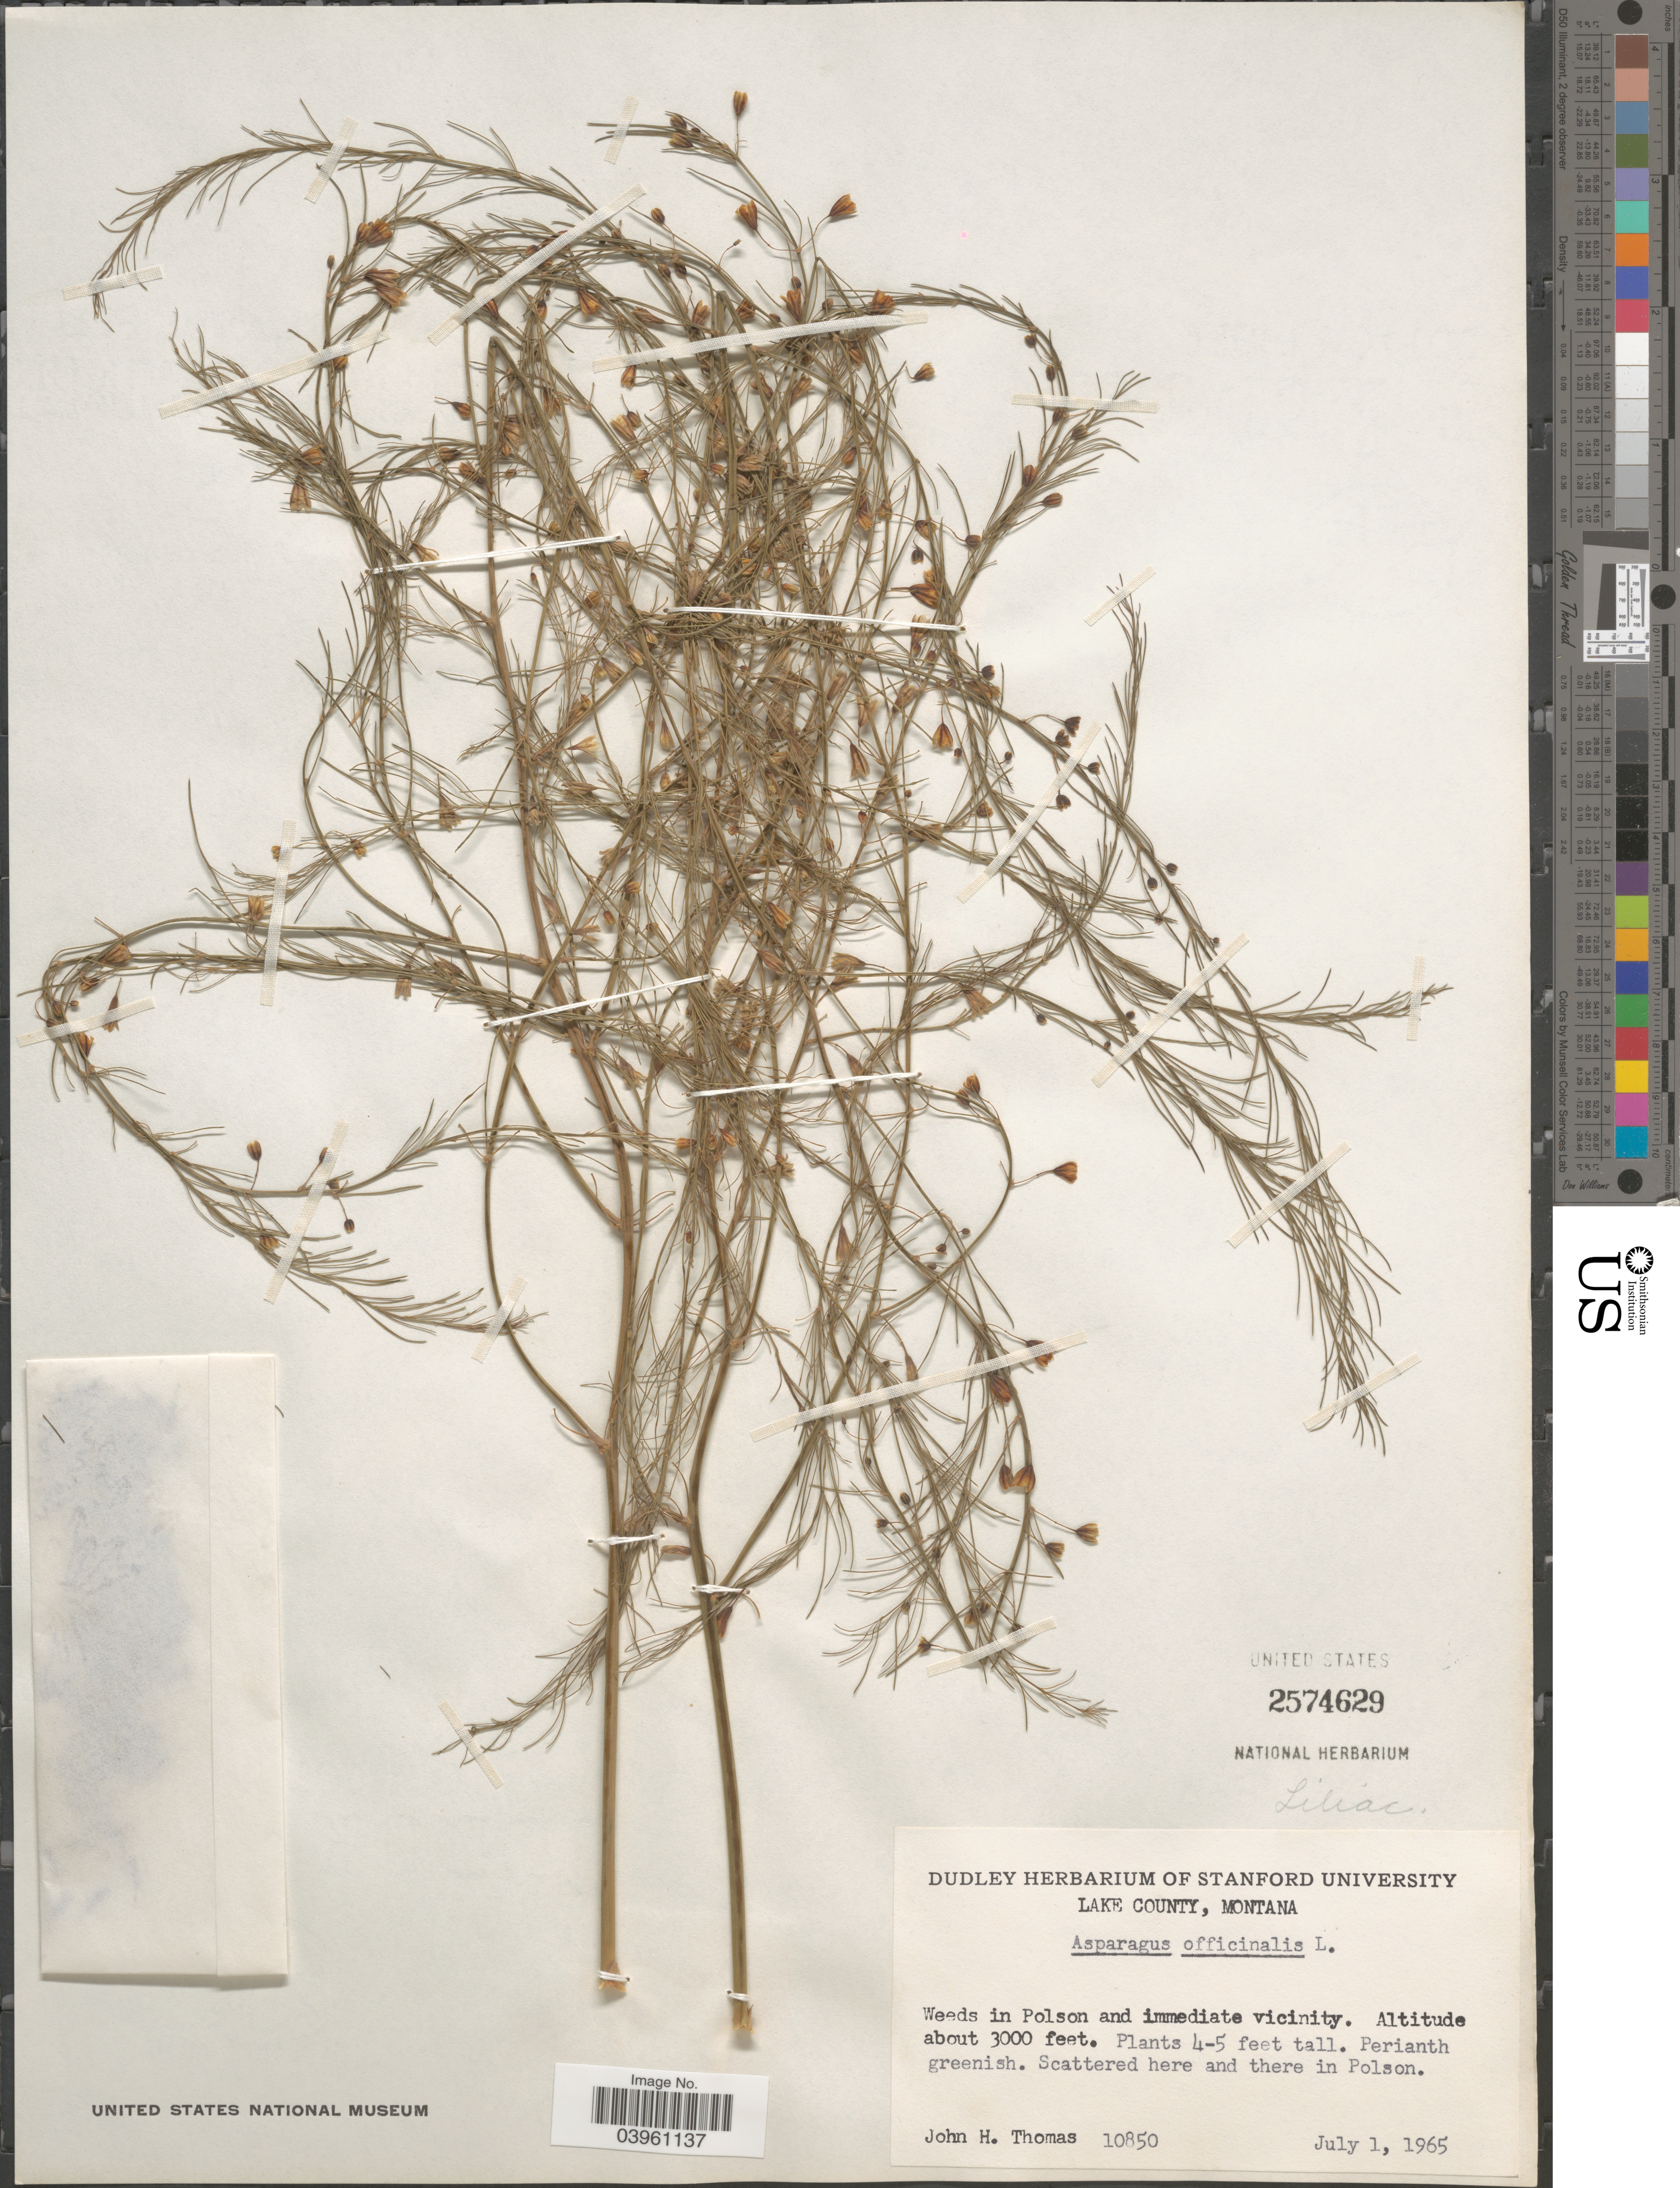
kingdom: Plantae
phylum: Tracheophyta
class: Liliopsida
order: Asparagales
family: Asparagaceae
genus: Asparagus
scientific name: Asparagus officinalis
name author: L.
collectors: J. H. Thomas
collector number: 10850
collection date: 1965-07-01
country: United States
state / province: Montana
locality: Lake County. In Polson and immediate vicinity.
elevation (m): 914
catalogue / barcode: US 2574629